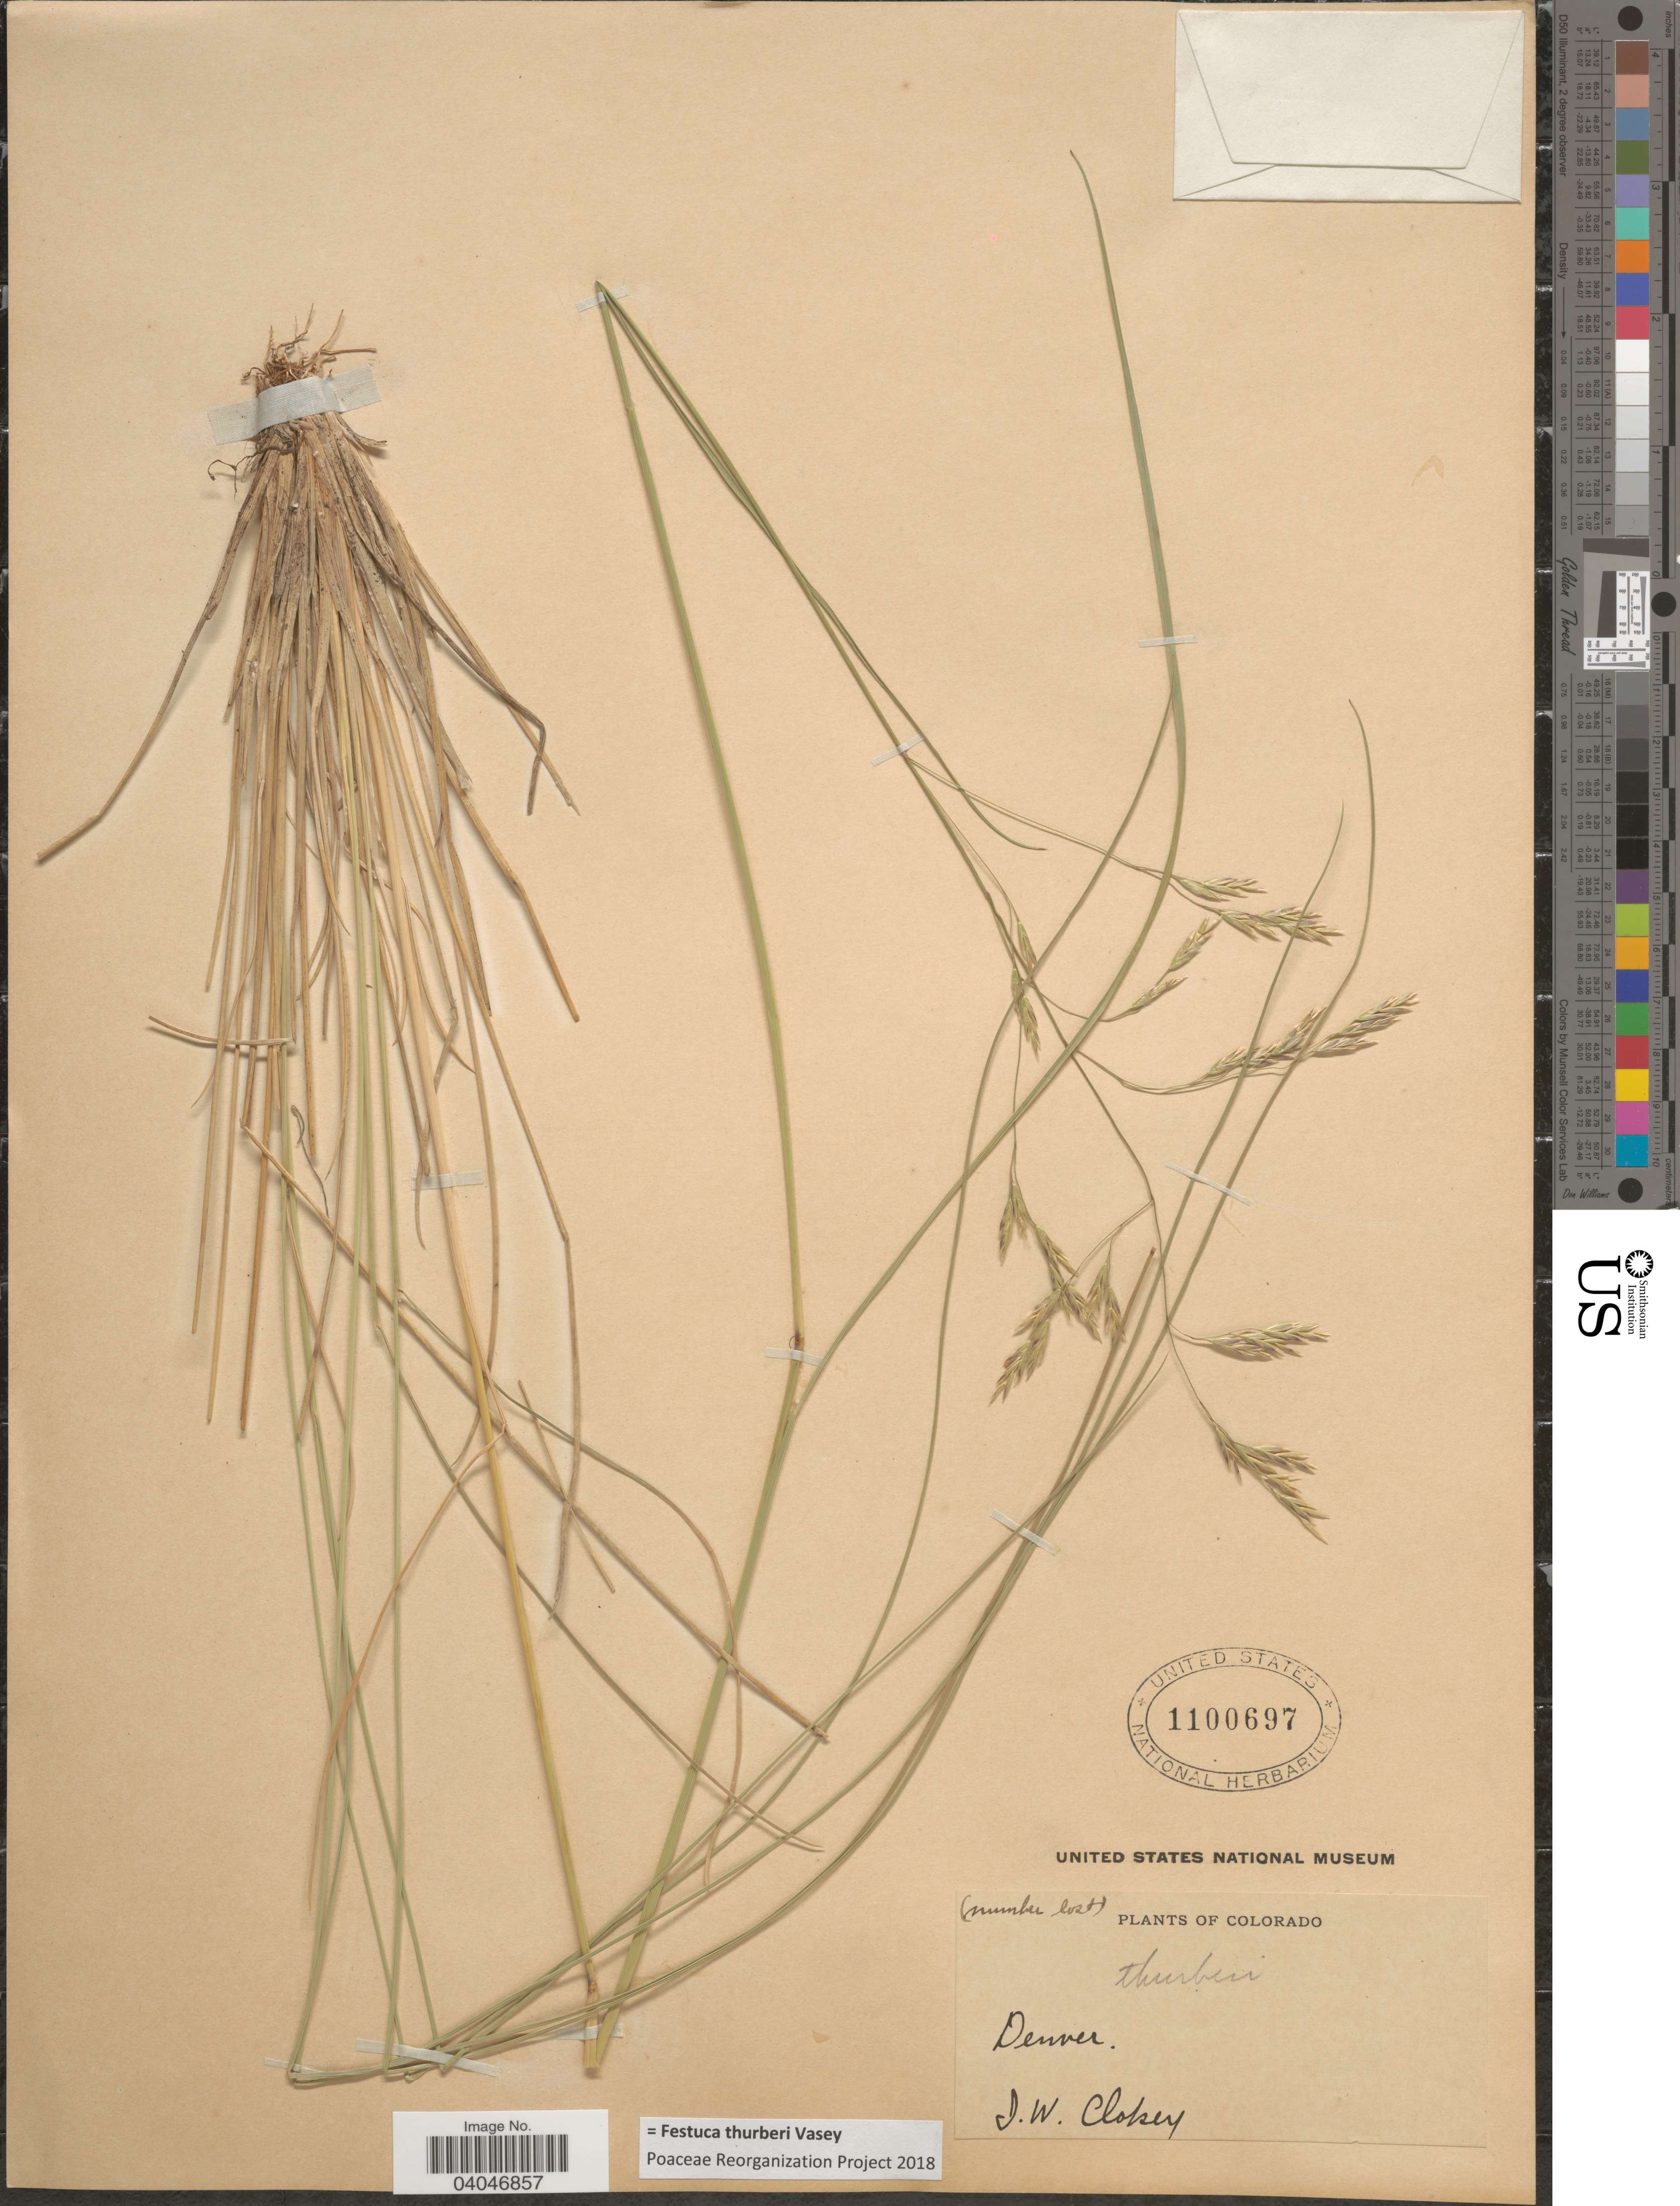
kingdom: Plantae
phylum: Tracheophyta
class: Liliopsida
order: Poales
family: Poaceae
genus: Festuca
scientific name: Festuca thurberi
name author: Vasey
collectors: I. W. Clokey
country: United States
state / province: Colorado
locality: Denver.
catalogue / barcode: US 1100697